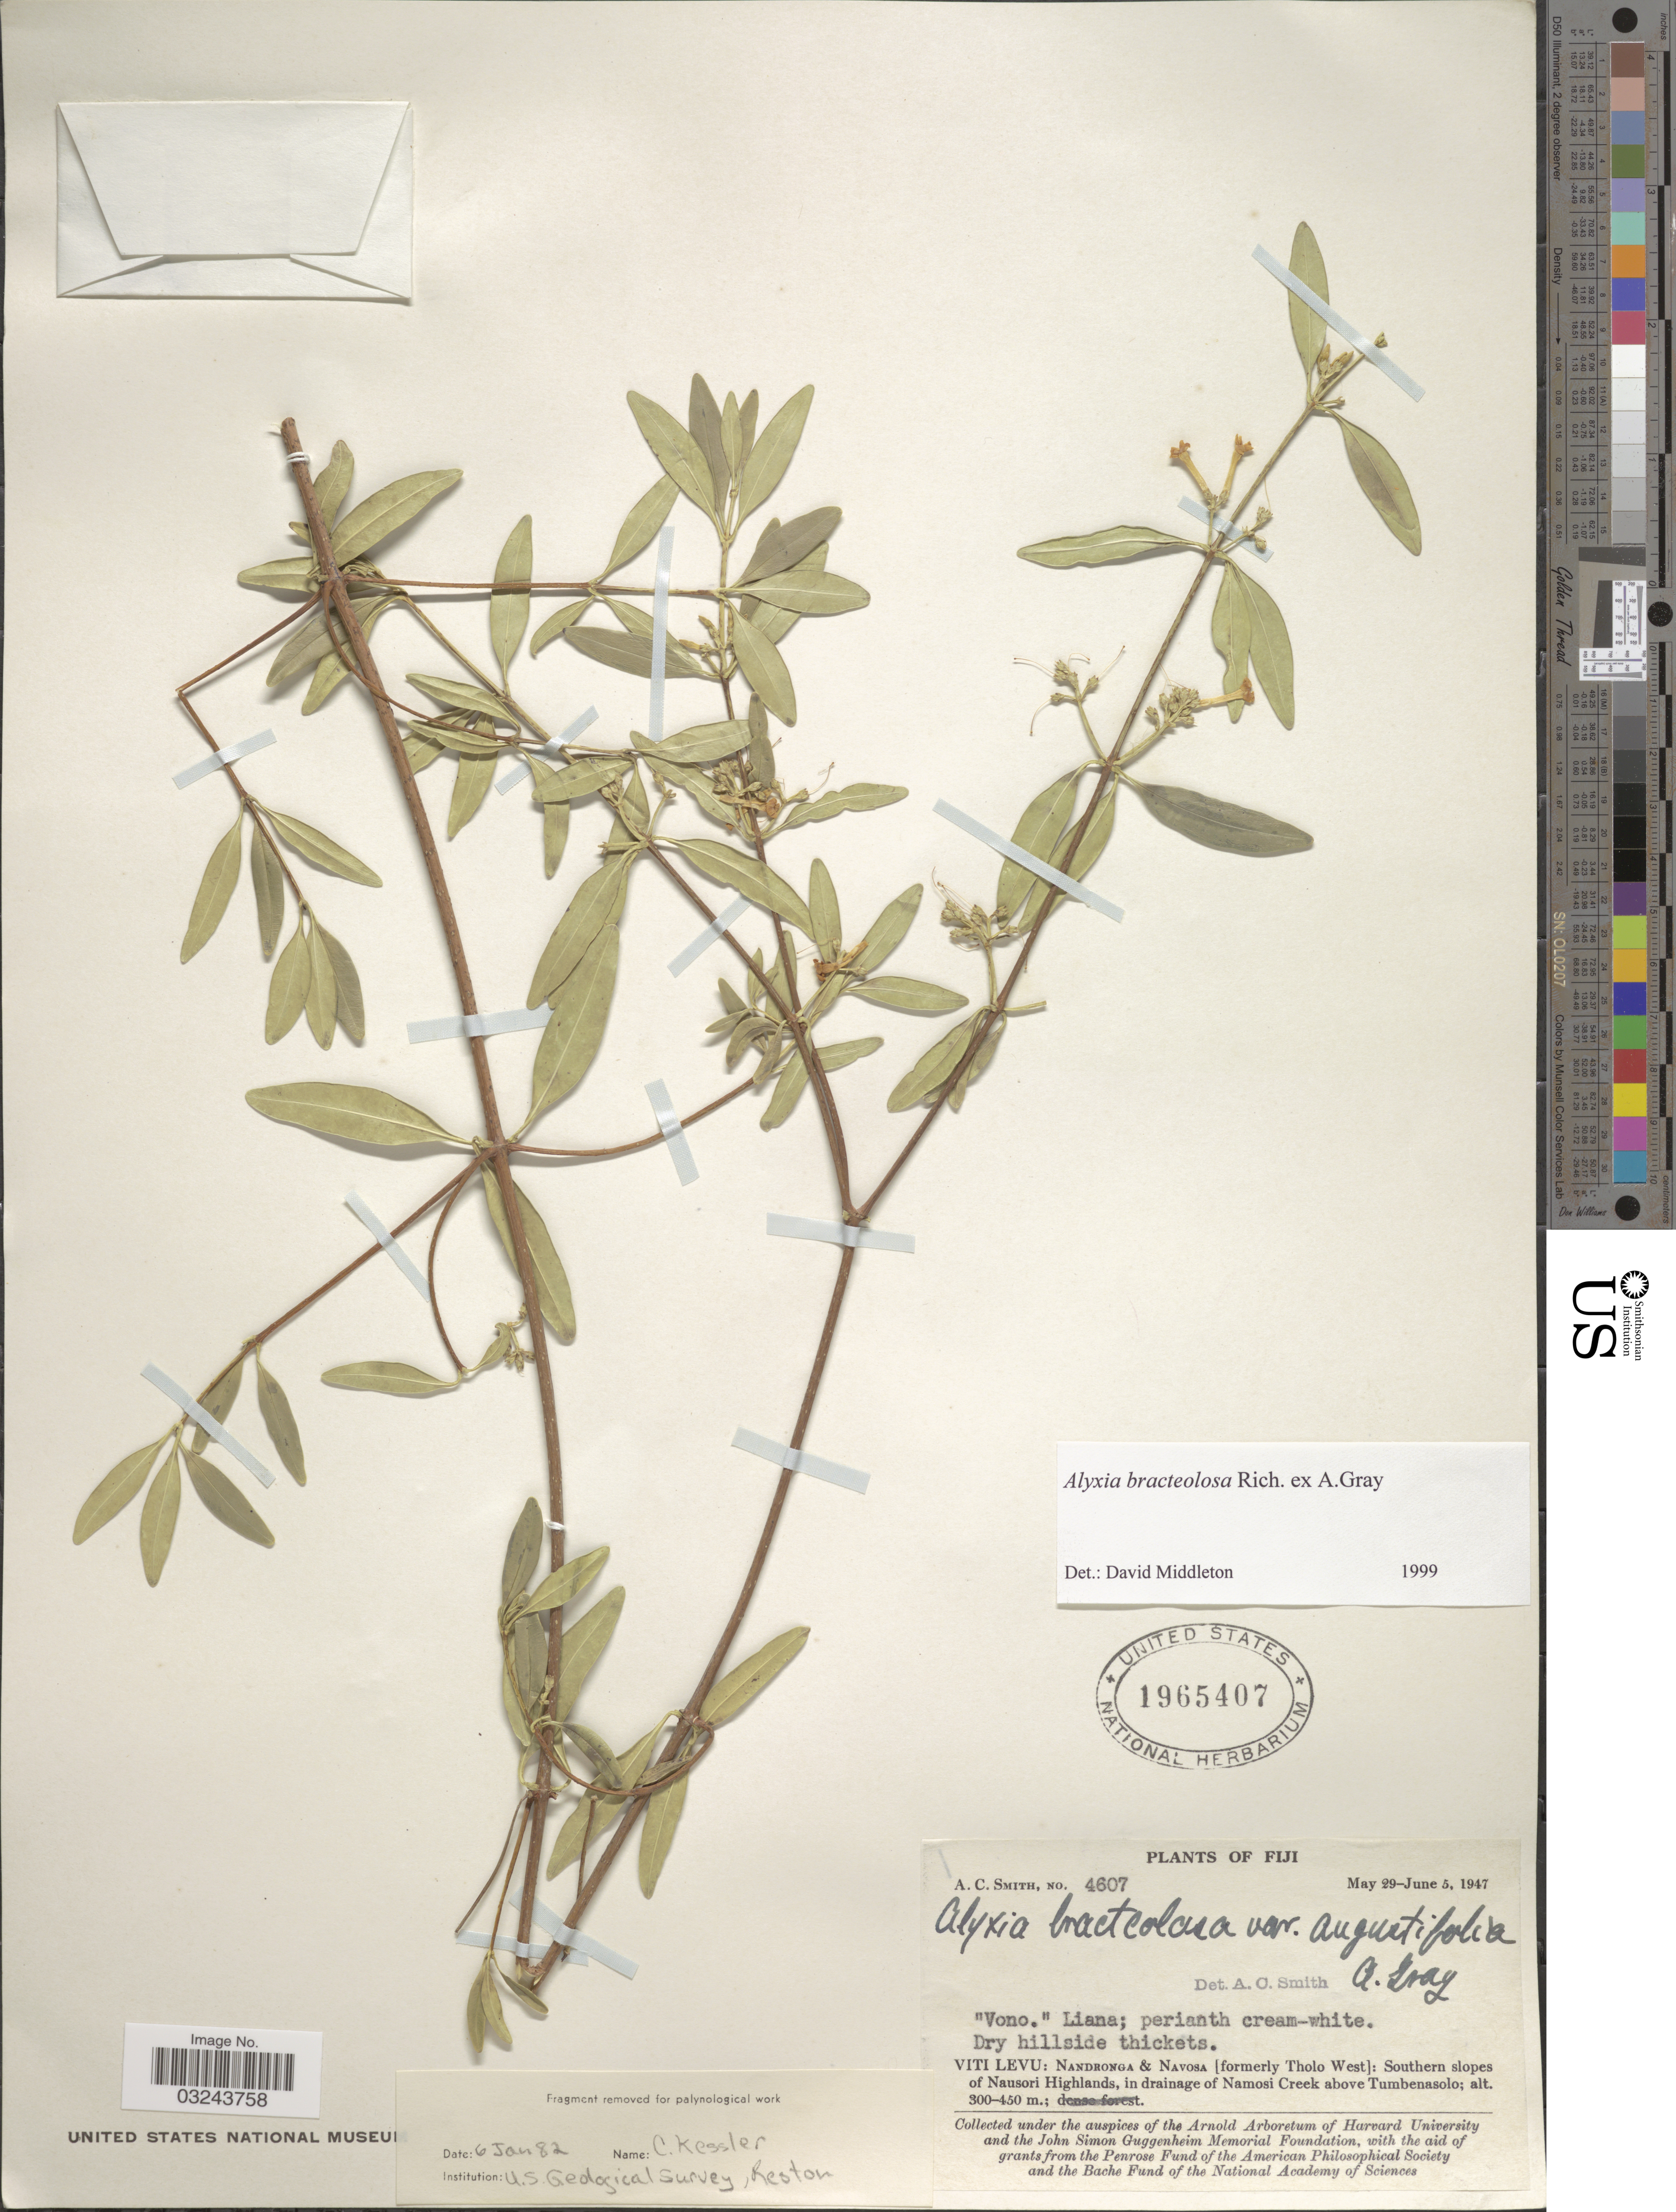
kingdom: Plantae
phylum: Tracheophyta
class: Magnoliopsida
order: Gentianales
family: Apocynaceae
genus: Alyxia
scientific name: Alyxia bracteolosa var. angustifolia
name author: A. Gray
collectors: A. C. Smith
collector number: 4607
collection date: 1947-05-29/1947-06-05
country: Fiji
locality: Viti Levu: Nandronga & Navosa [formerly Tholo West]: Southern slopes of Nausori Highlands, in drainage of Namosi Creek above Tumbenasolo.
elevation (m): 300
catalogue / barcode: US 1965407